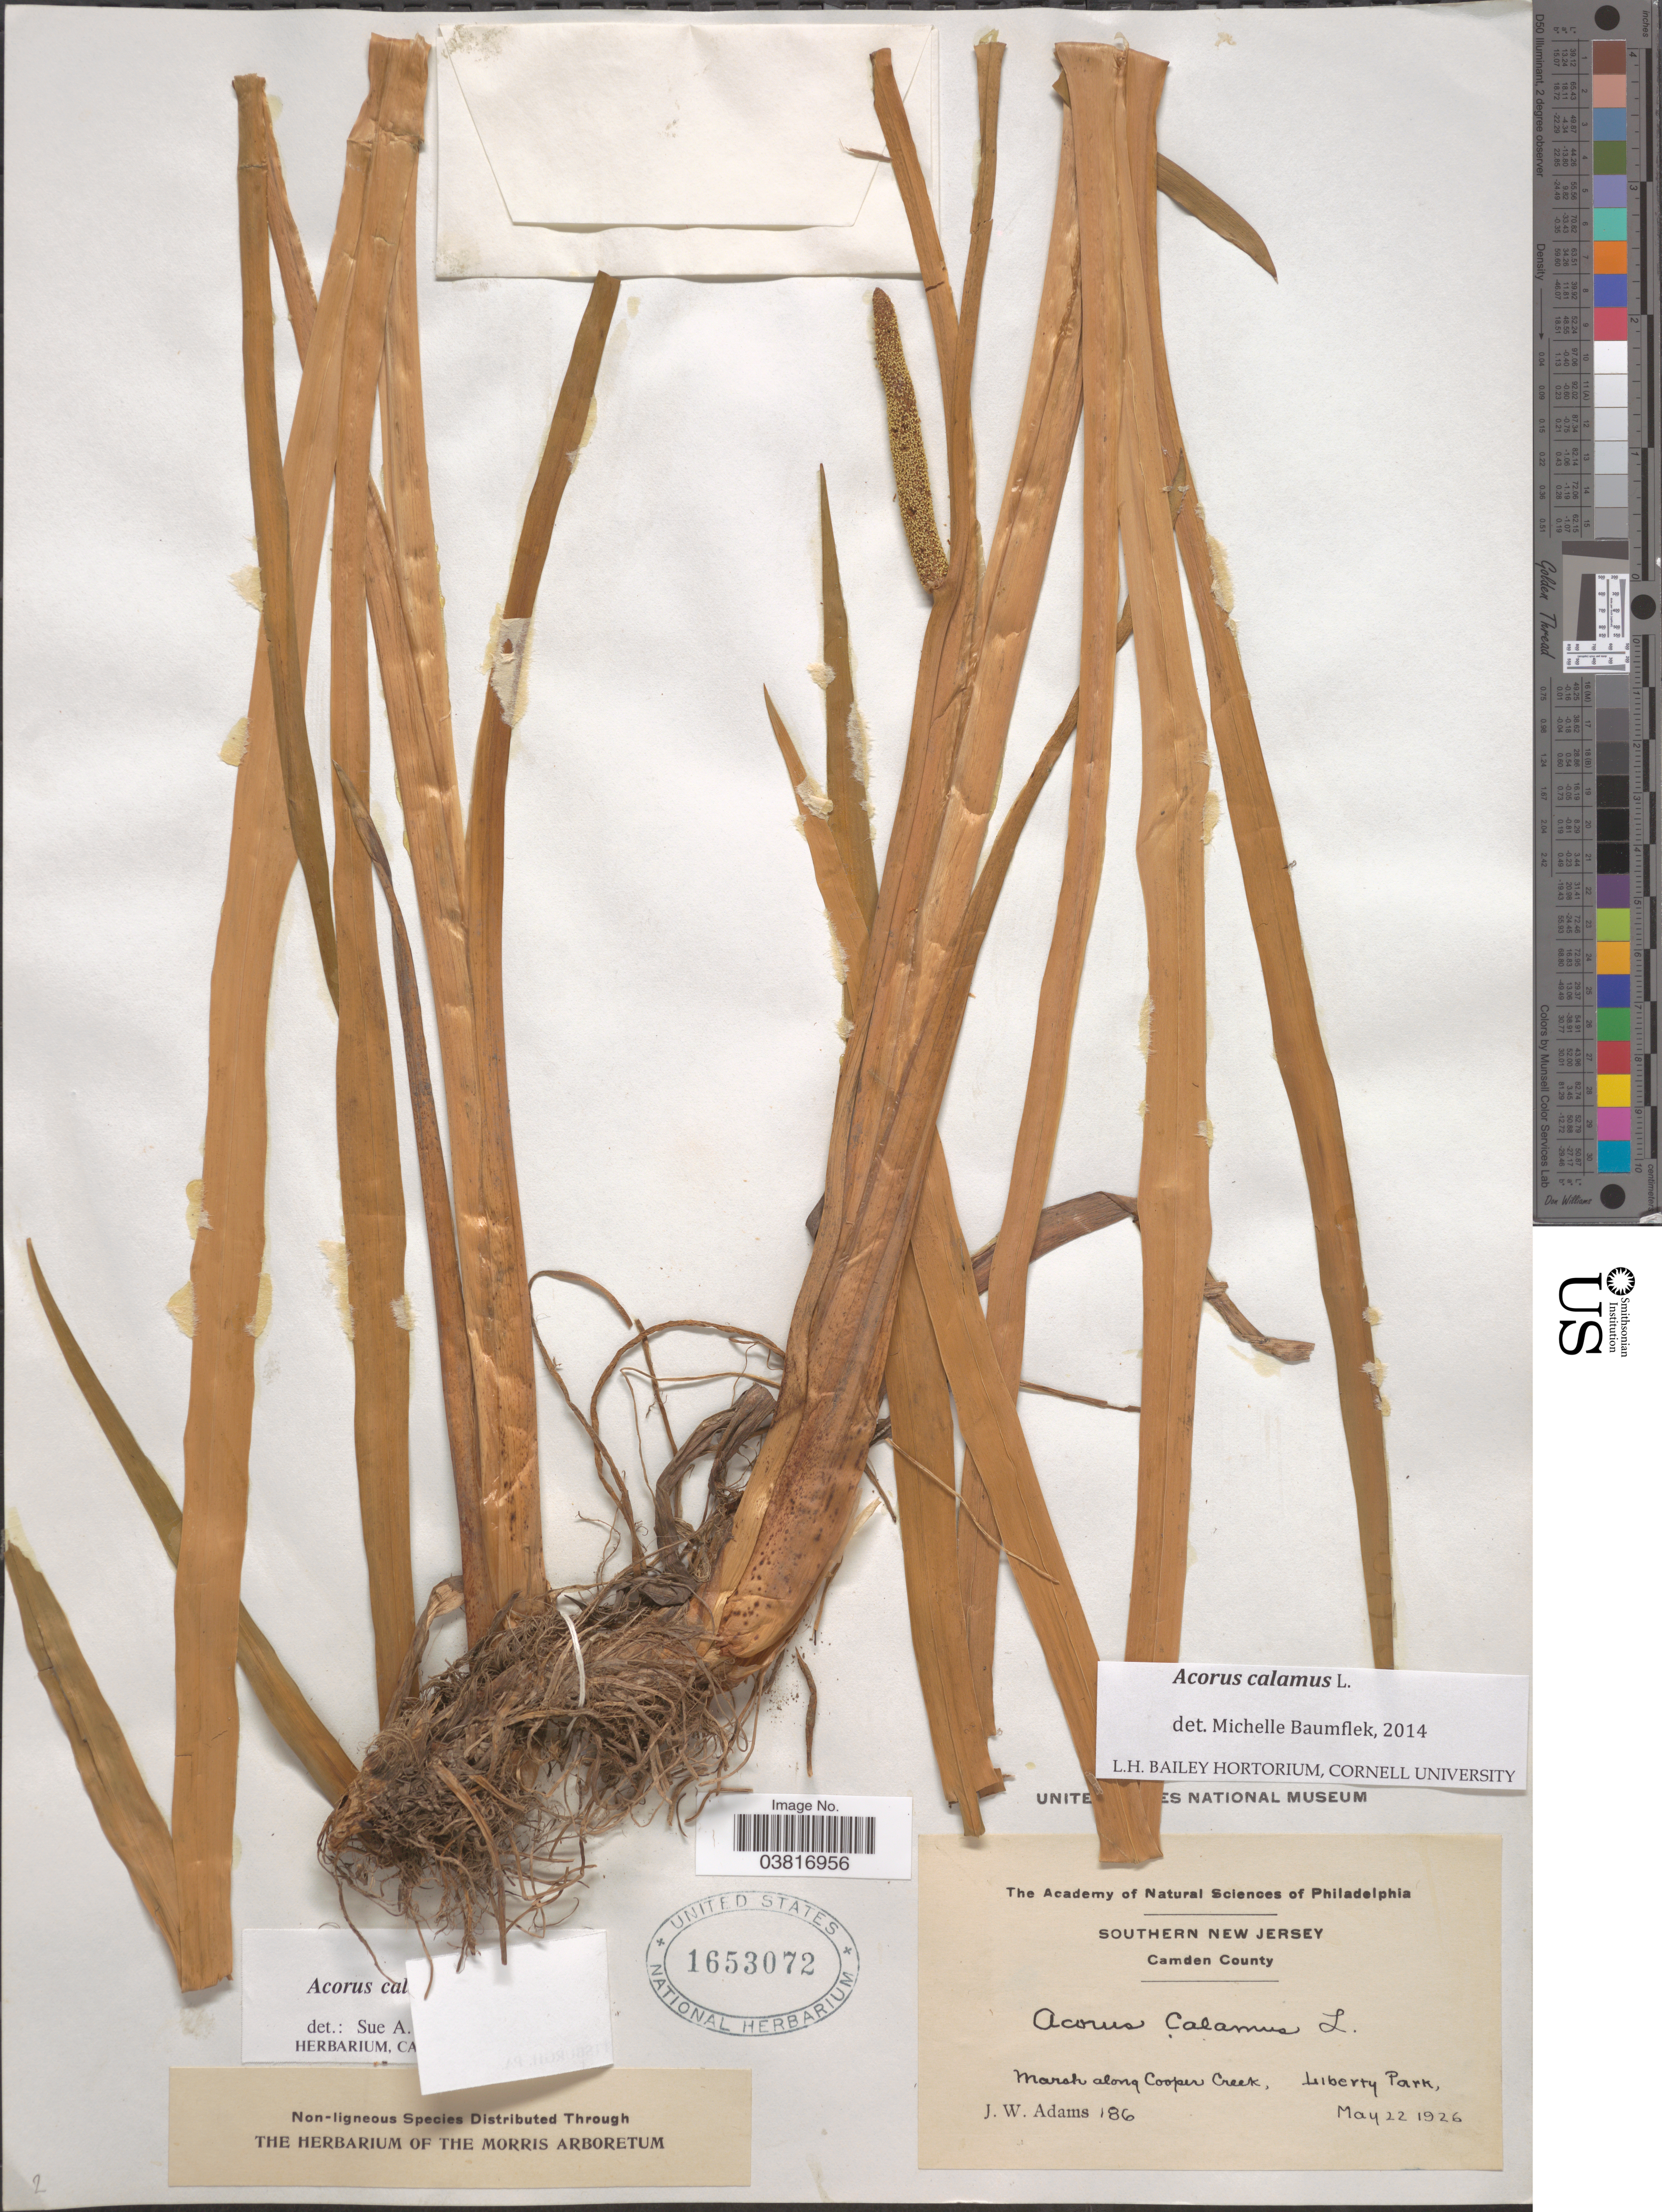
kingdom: Plantae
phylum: Tracheophyta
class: Liliopsida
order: Acorales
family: Acoraceae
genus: Acorus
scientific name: Acorus calamus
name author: L.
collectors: J. Adams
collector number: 186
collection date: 1926-05-22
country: United States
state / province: New Jersey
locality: Southern New Jersey. Camden County. Marsh along Cooper Creek, Liberty Park.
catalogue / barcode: US 1653072